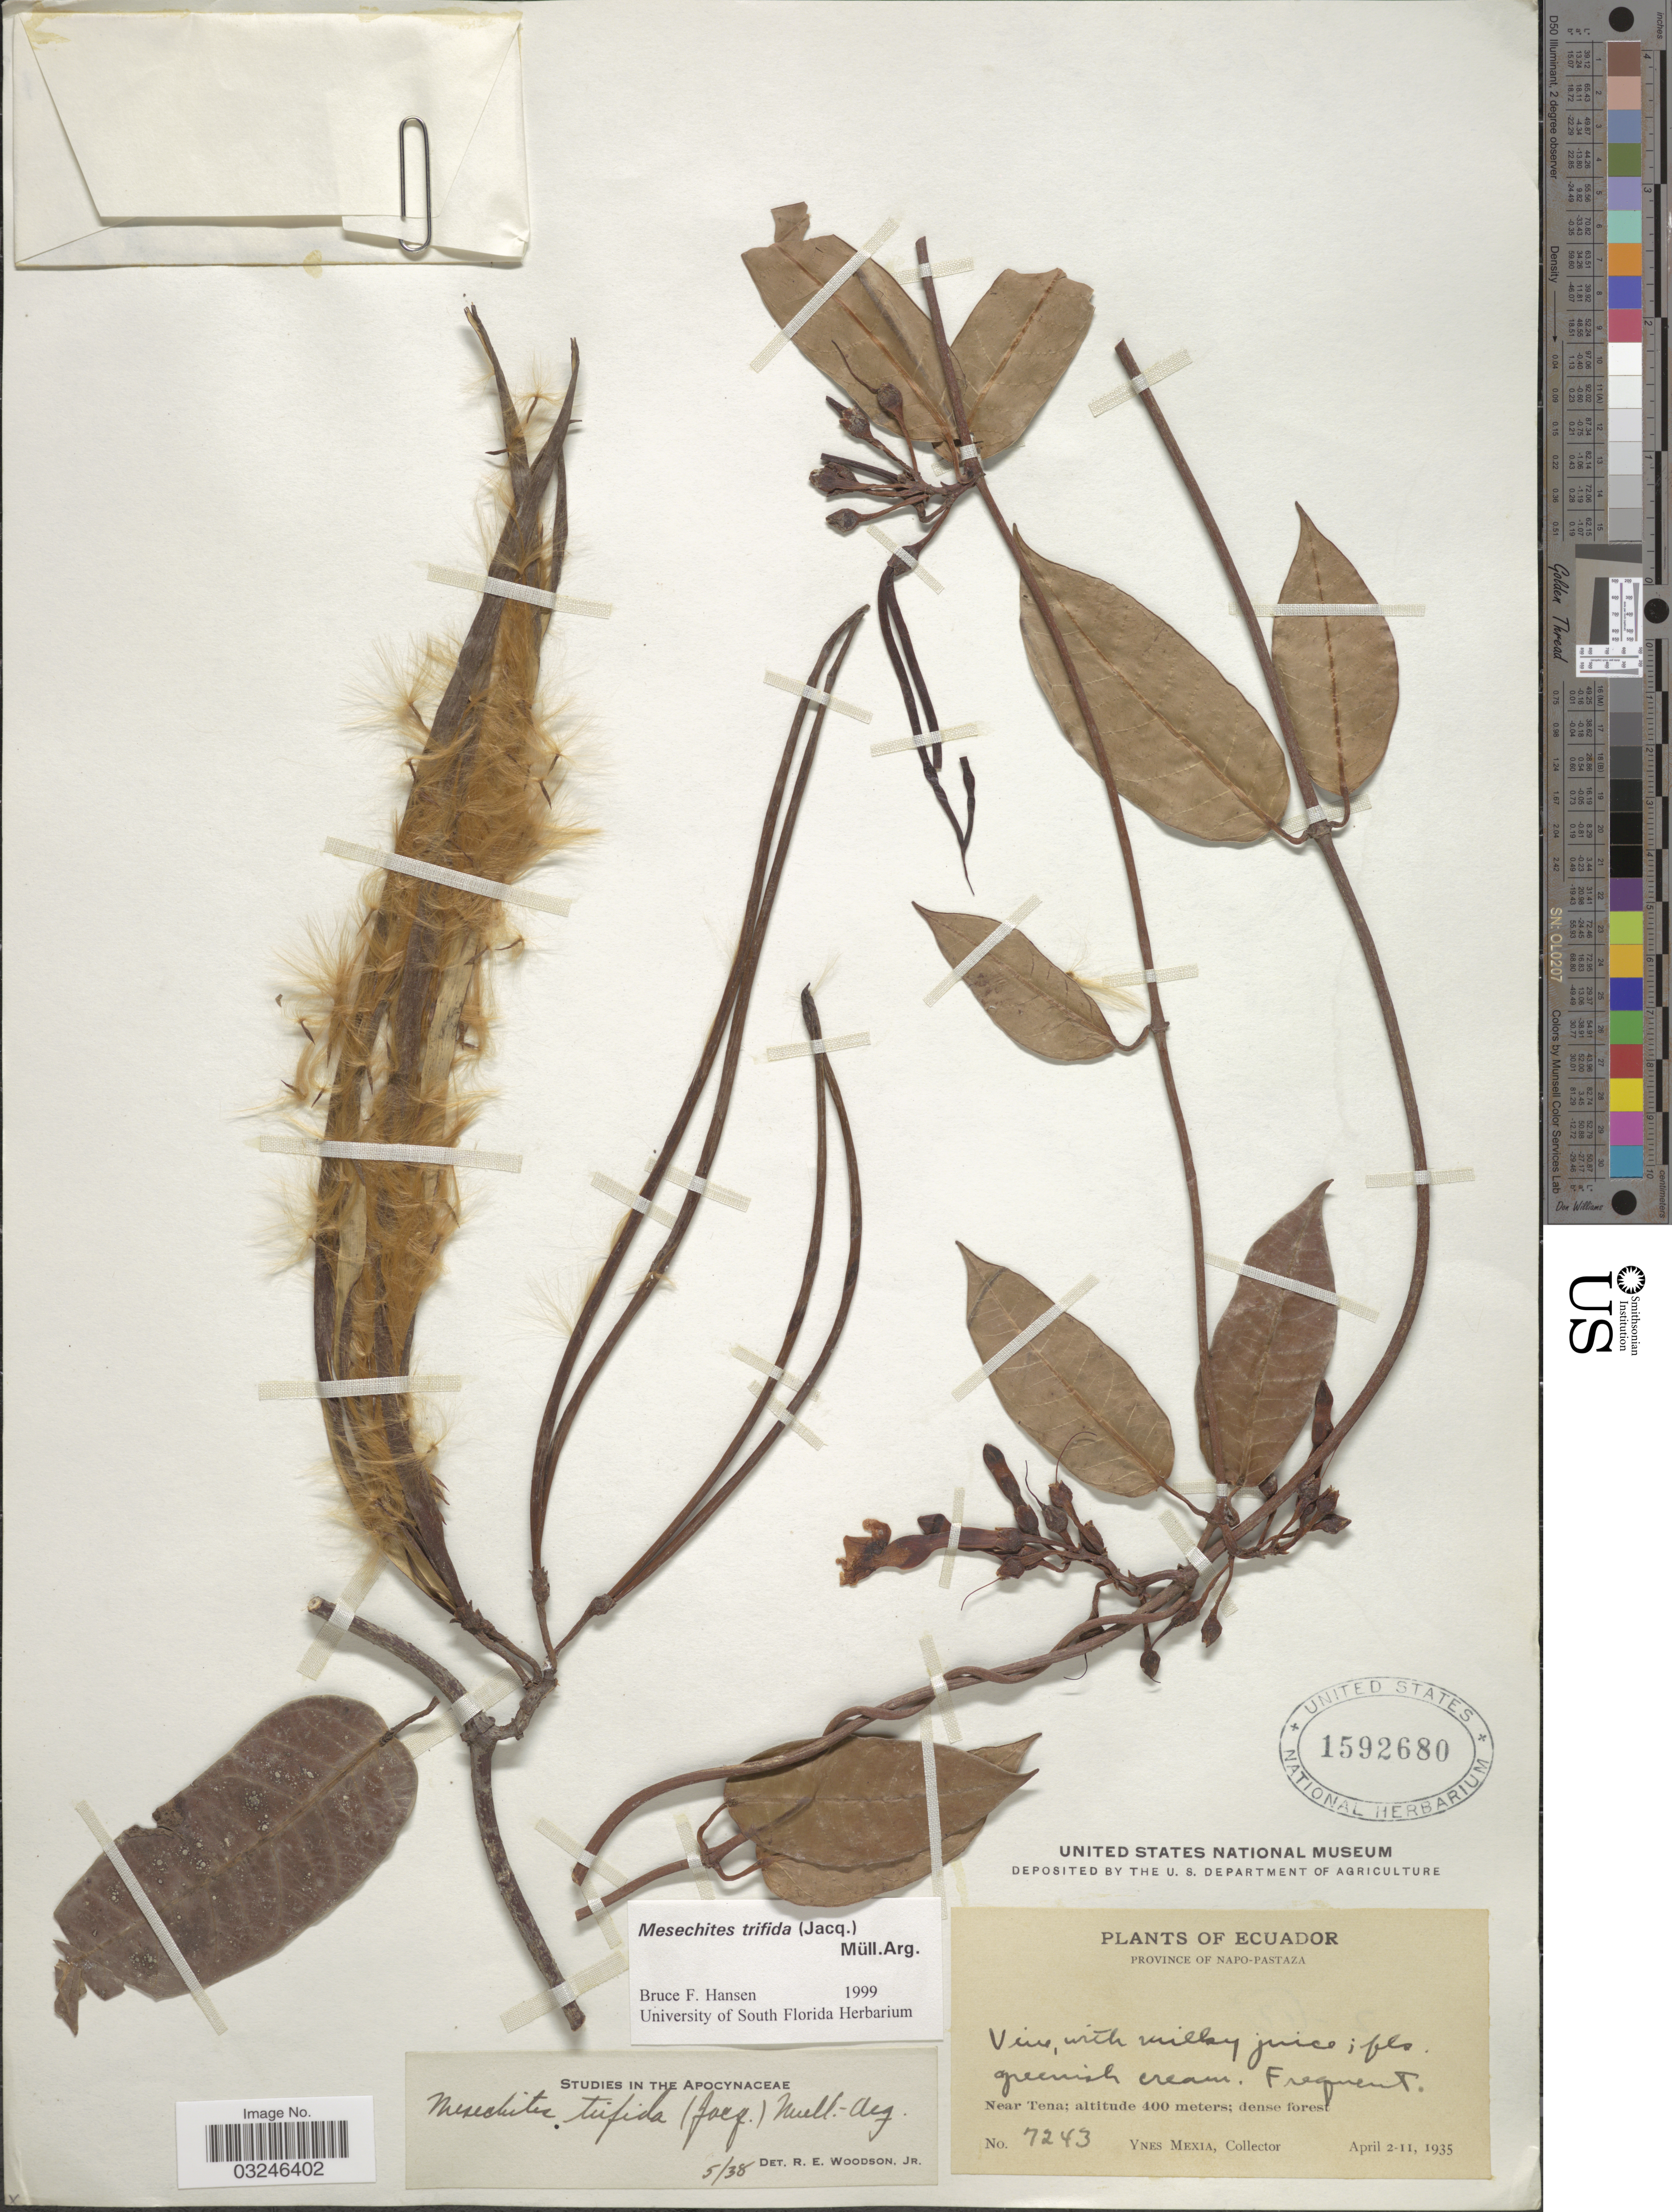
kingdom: Plantae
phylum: Tracheophyta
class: Magnoliopsida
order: Gentianales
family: Apocynaceae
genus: Mesechites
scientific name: Mesechites trifidus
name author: (Jacq.) Müll. Arg.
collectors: Y. Mexia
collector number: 7243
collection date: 1935-04-02/1935-04-11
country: Ecuador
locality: Province of Napo-Pastaza. Near Tena.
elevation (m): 400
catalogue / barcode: US 1592680